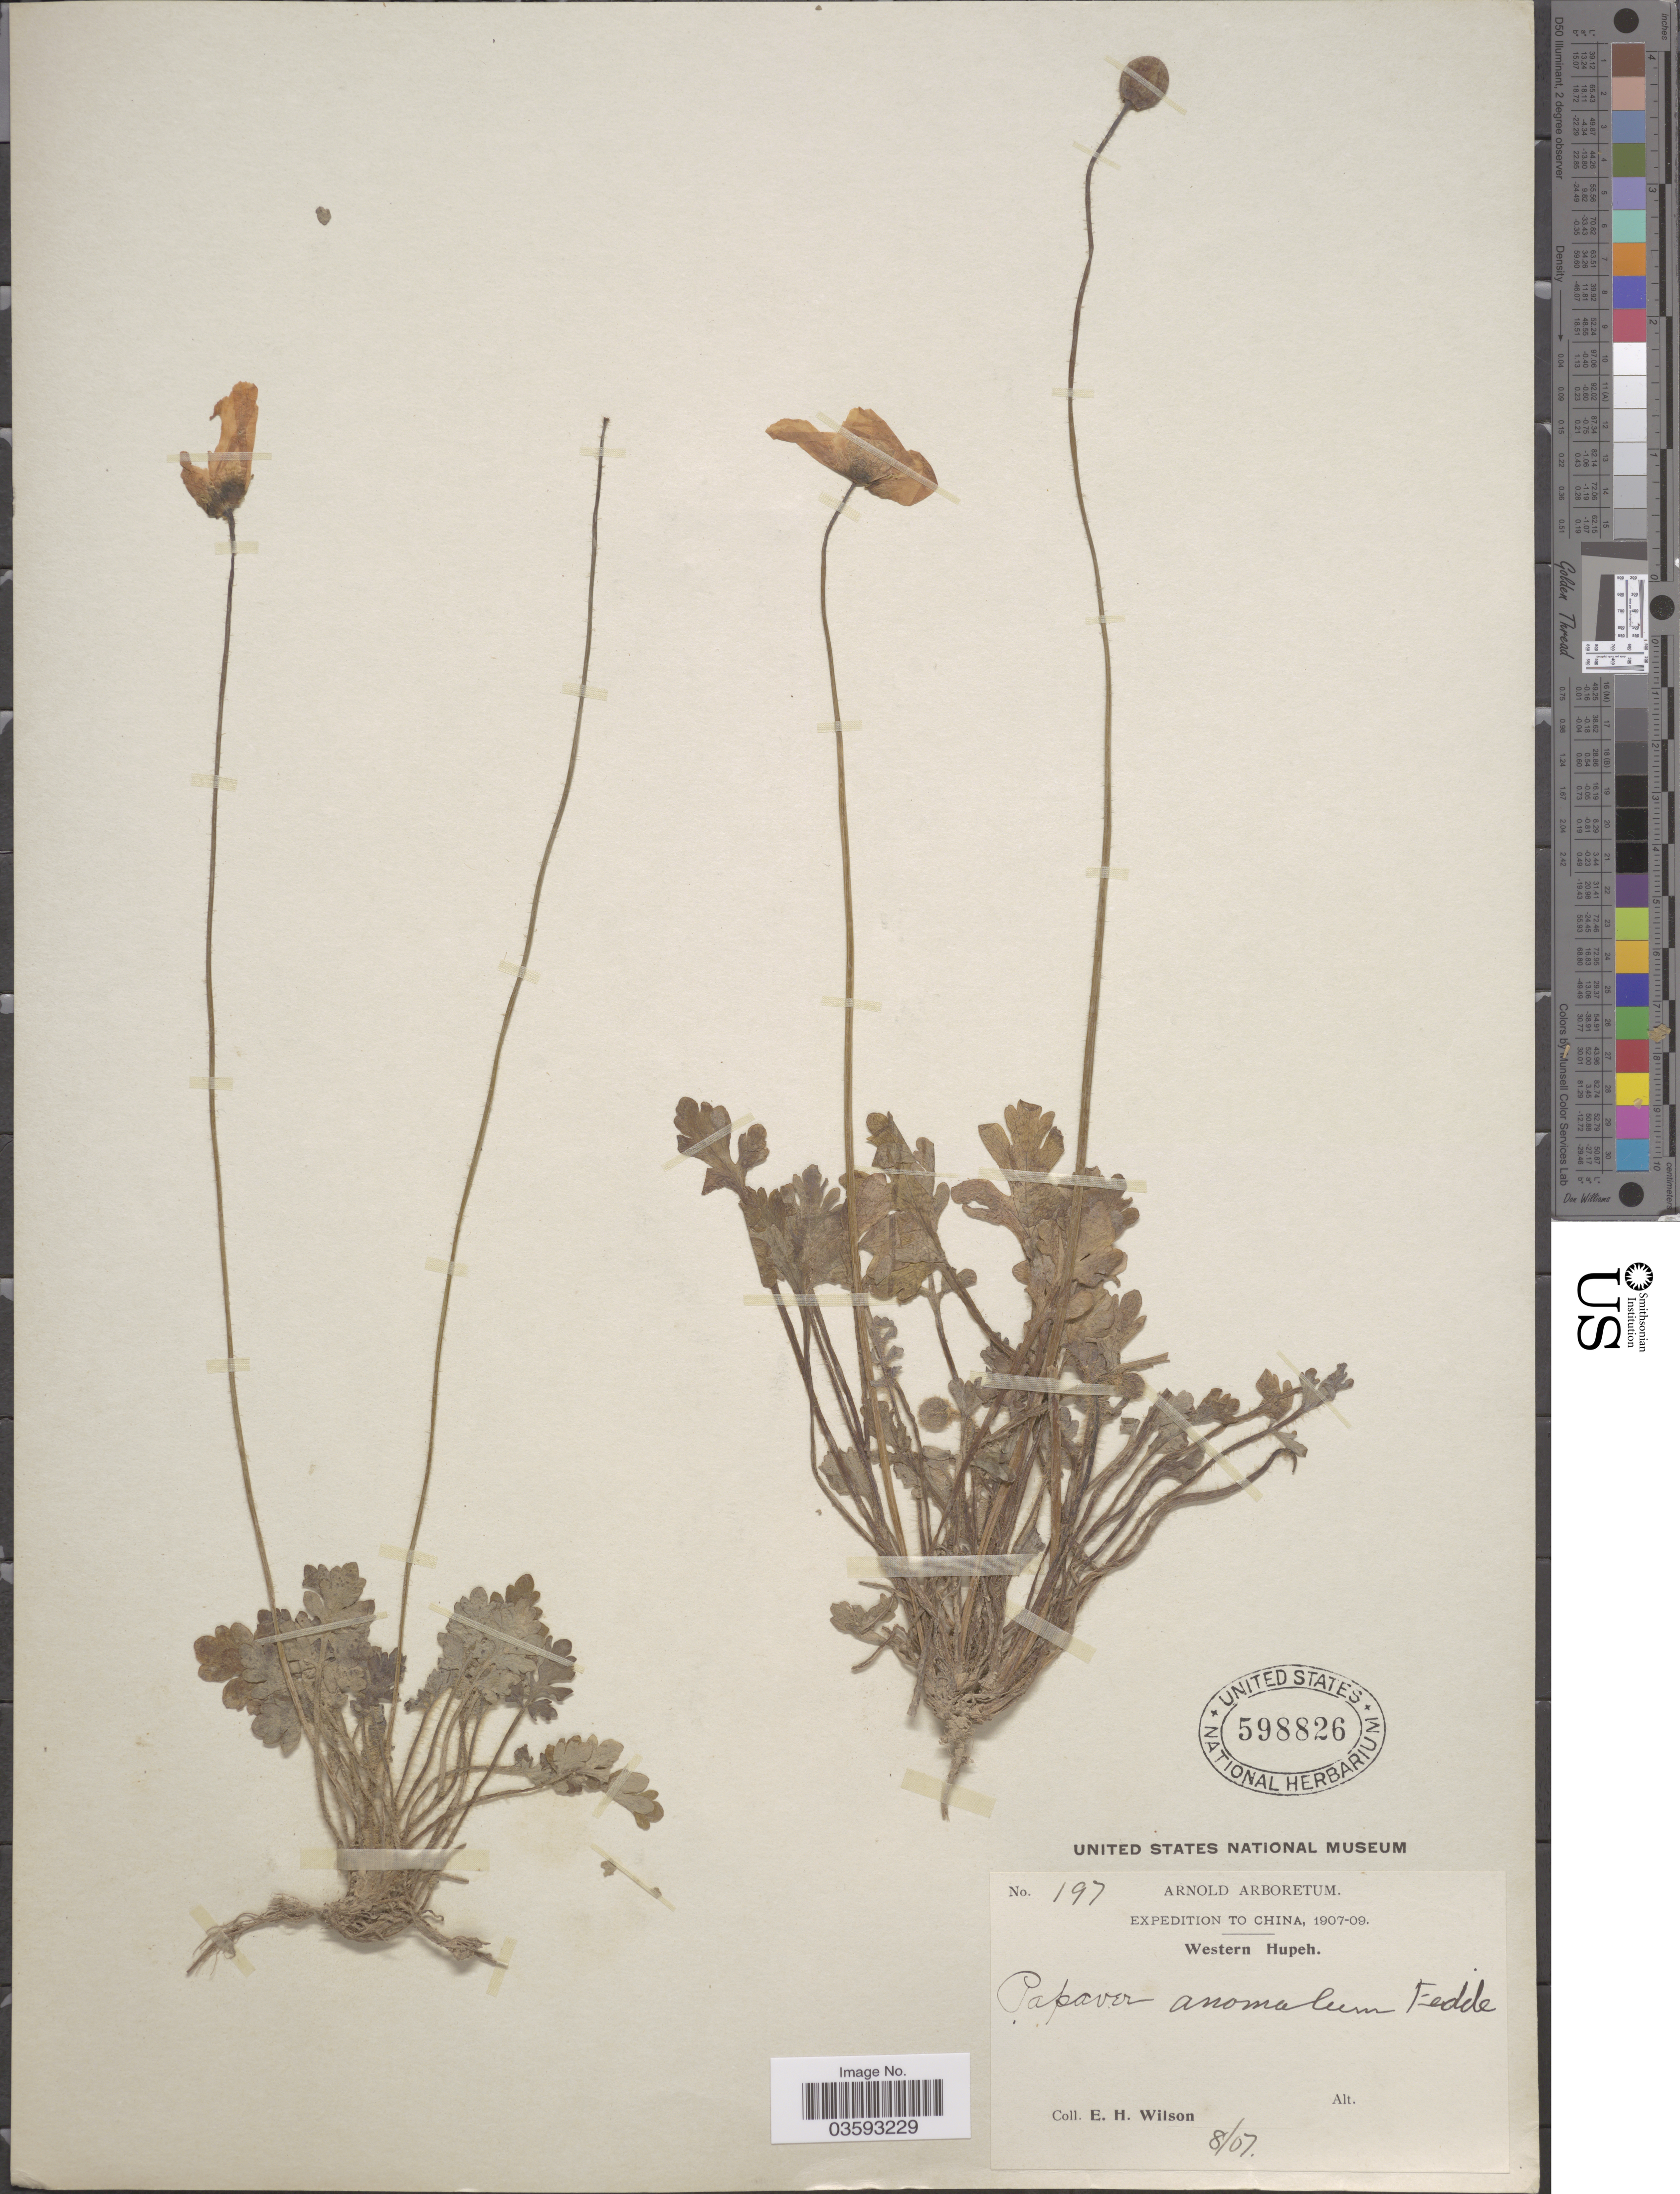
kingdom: Plantae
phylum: Tracheophyta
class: Magnoliopsida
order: Ranunculales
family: Papaveraceae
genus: Papaver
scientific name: Papaver anomalum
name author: Fedde in Engl.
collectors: E. Wilson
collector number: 197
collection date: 1907-08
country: China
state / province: Hubei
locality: Western Hupeh.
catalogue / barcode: US 598826